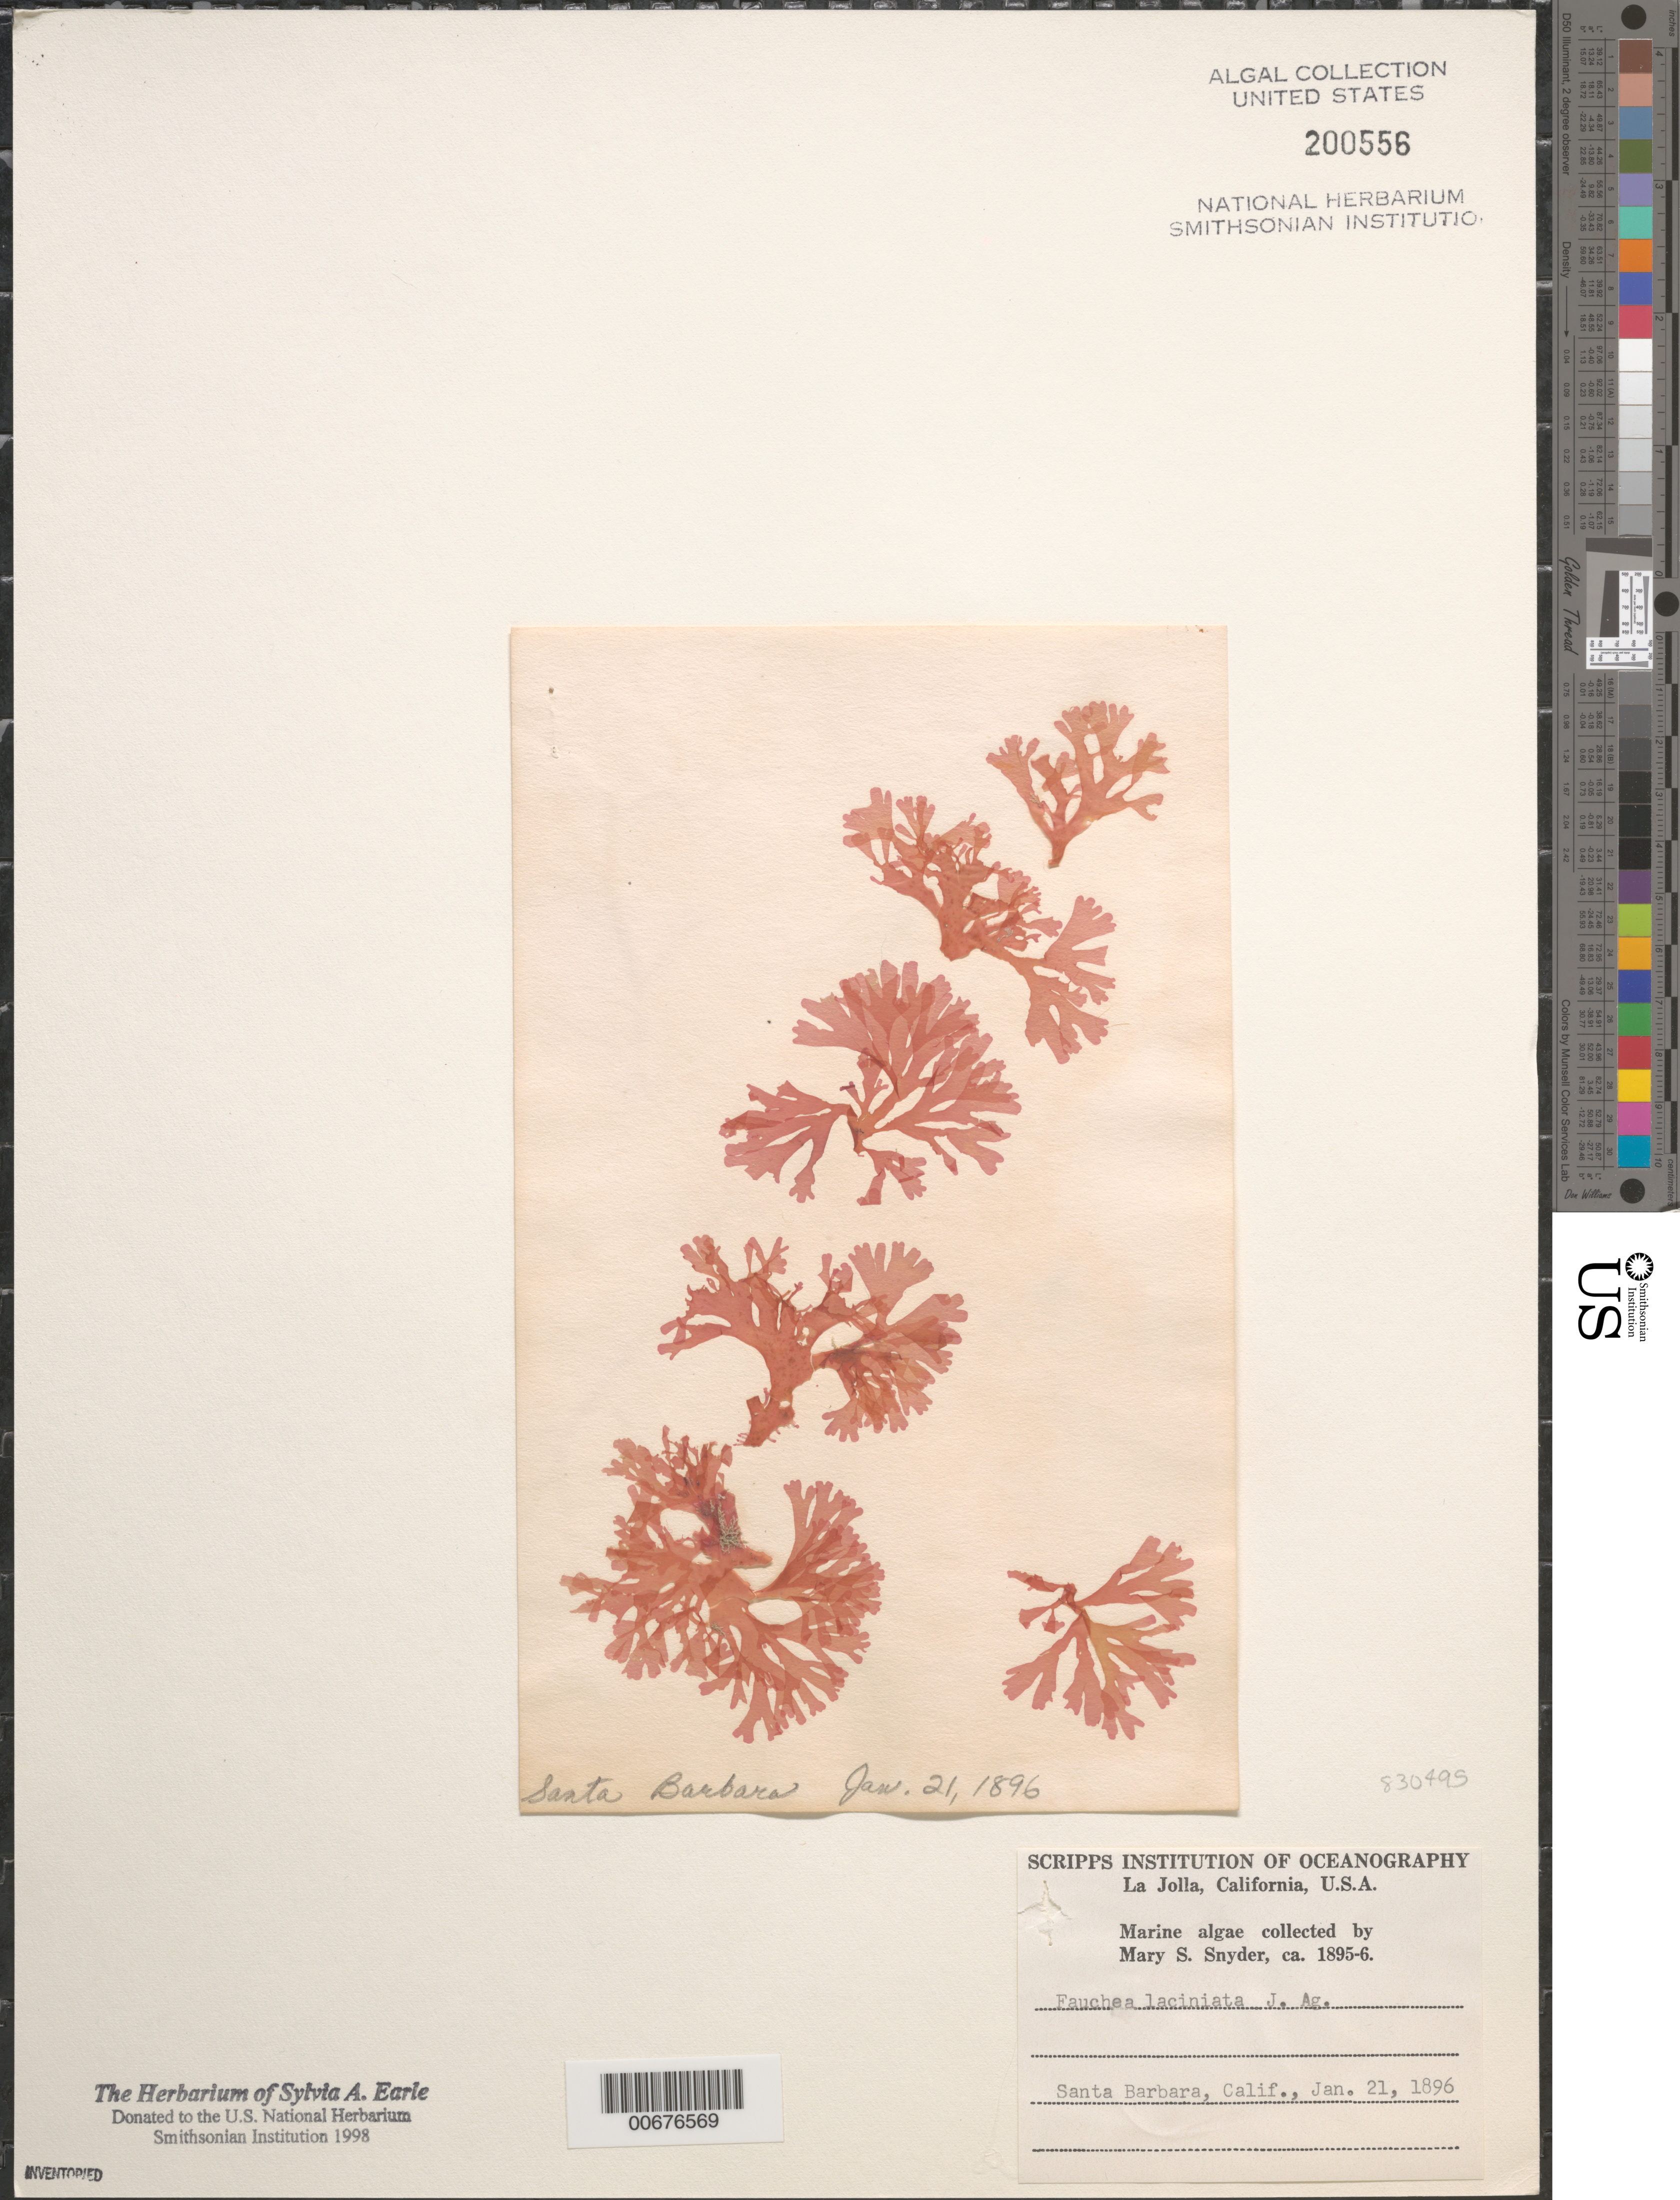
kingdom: Plantae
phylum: Rhodophyta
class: Florideophyceae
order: Rhodymeniales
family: Faucheaceae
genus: Gloiocladia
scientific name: Gloiocladia laciniata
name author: (J. Agardh) Rodríguez-Prieto & N. Sánchez in Rodríguez-Prieto et al.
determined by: Algae name updating Project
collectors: M. Snyder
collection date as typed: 21 Jan 1896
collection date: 1896-01-21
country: United States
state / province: California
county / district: Santa Barbara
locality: Santa Barbara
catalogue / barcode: US 200556